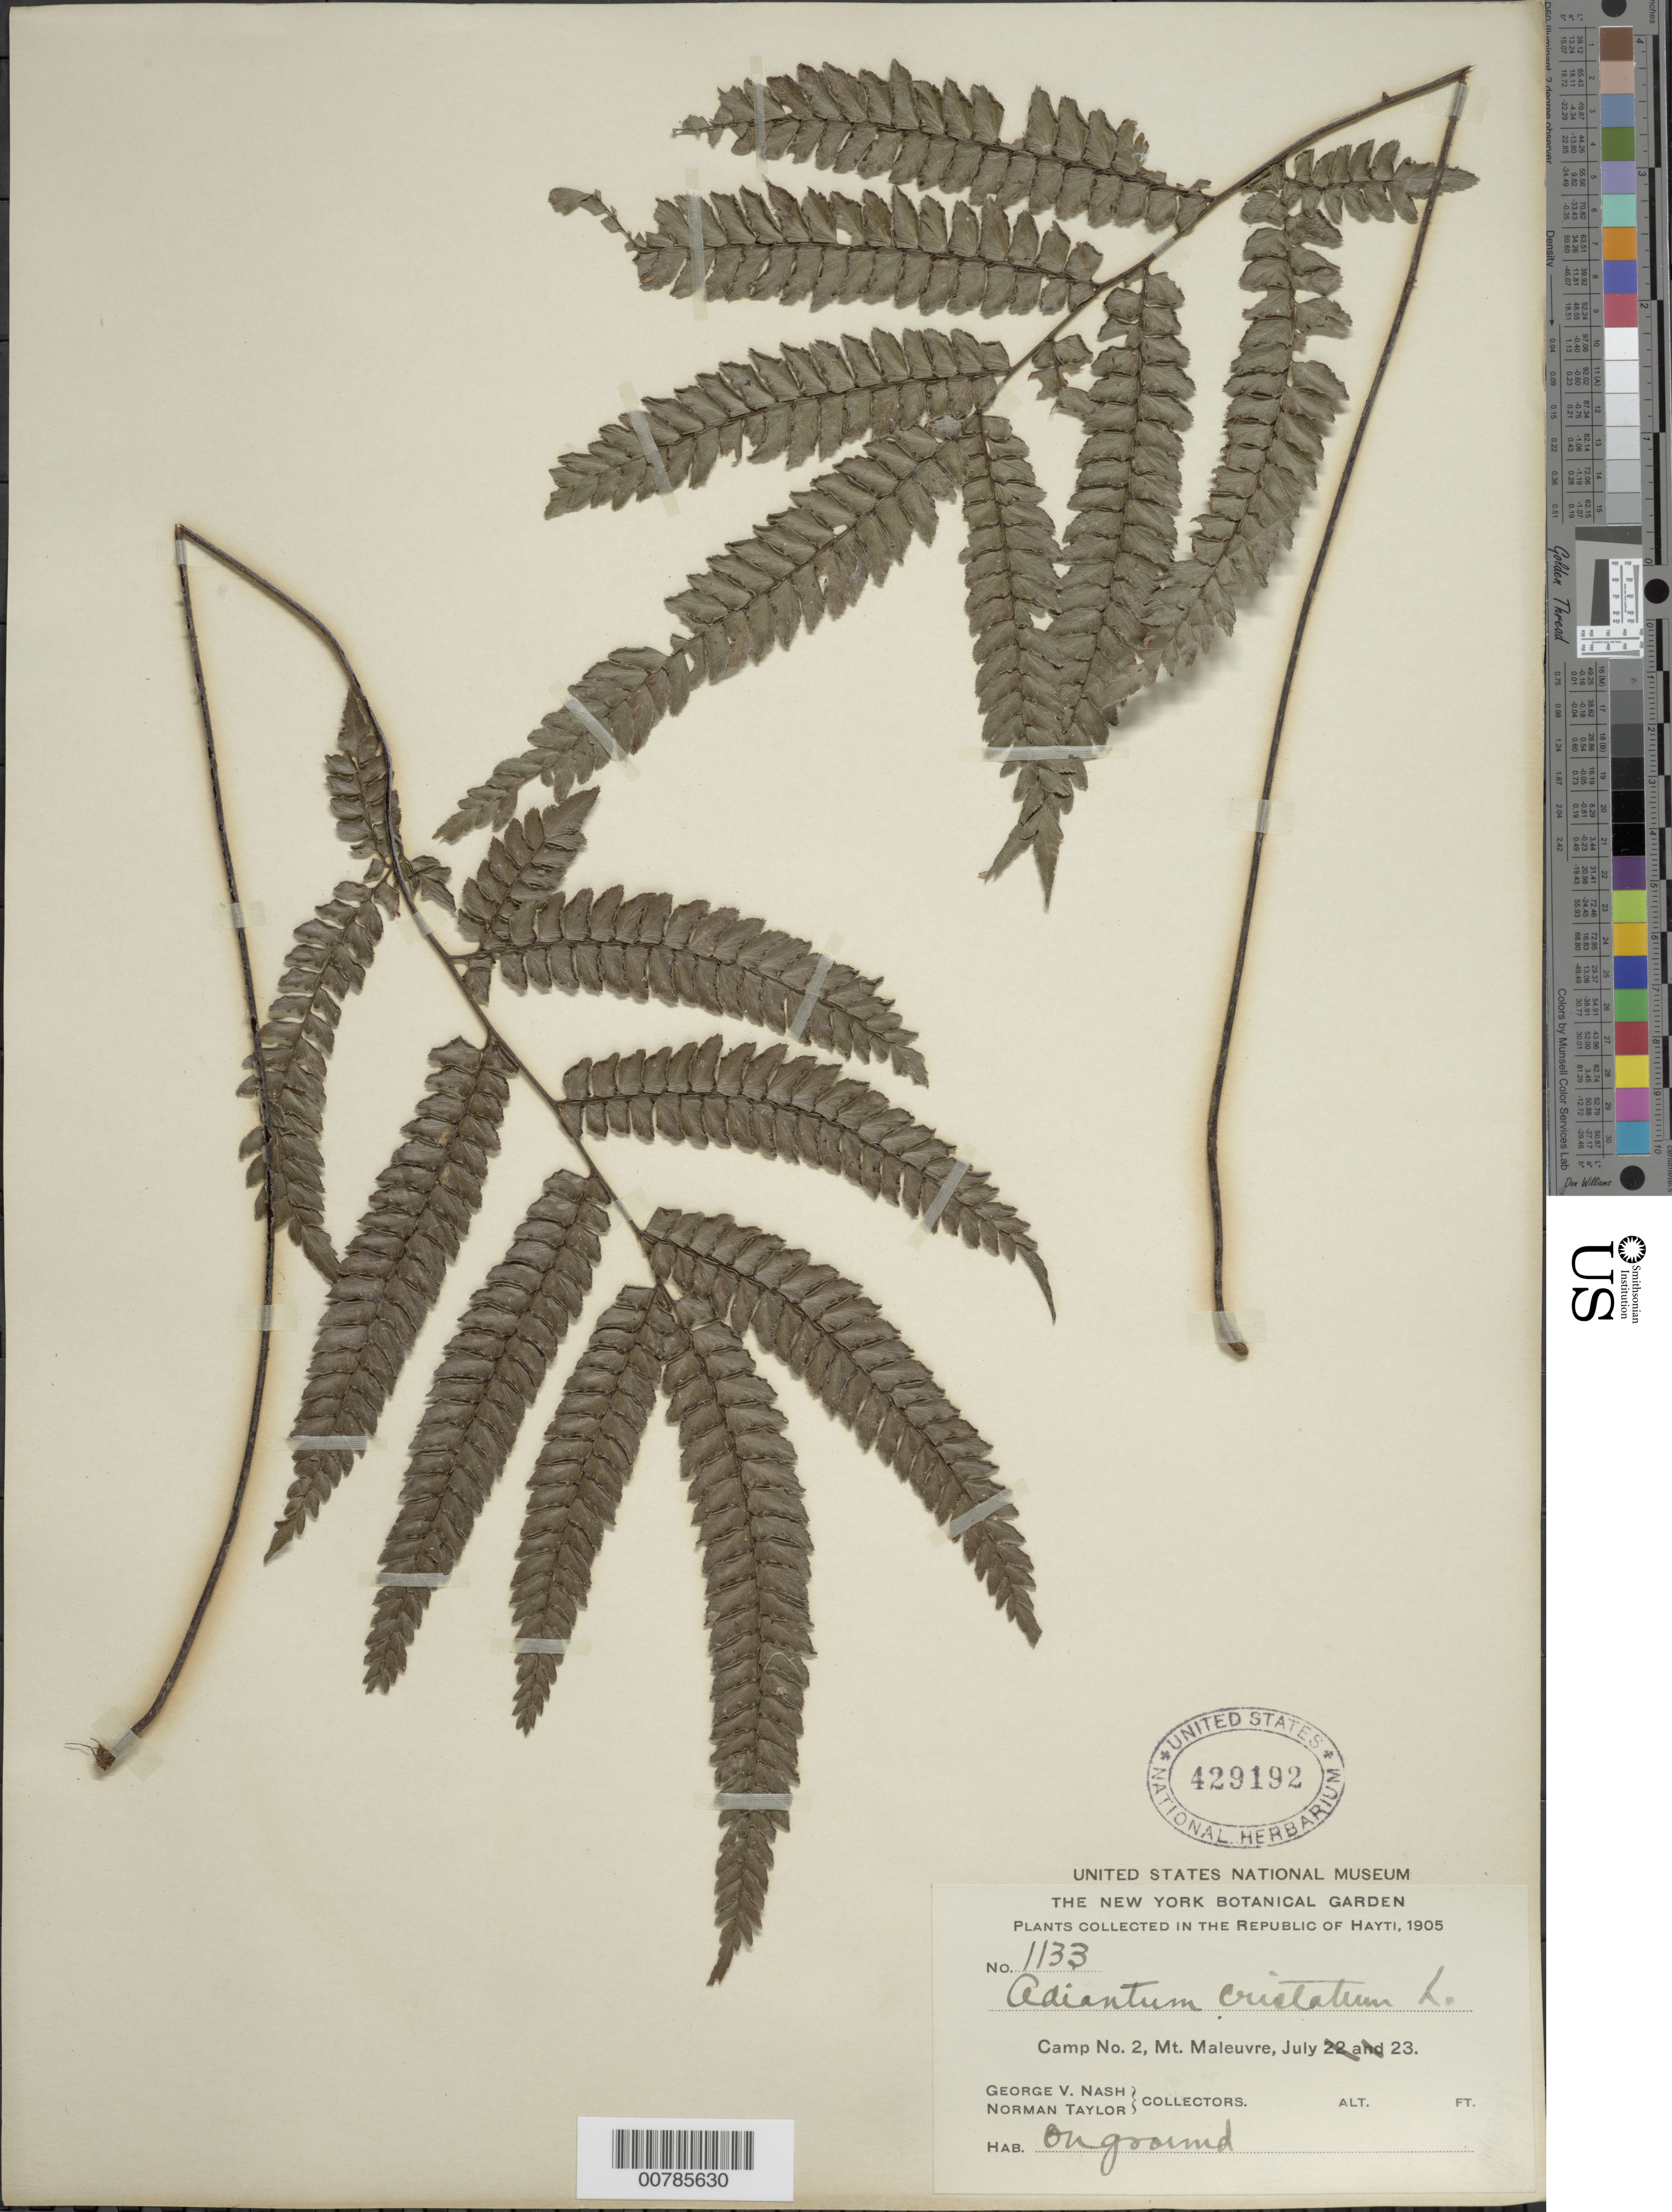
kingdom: Plantae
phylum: Tracheophyta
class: Polypodiopsida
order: Polypodiales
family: Pteridaceae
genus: Adiantum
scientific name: Adiantum pyramidale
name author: (L.) Willd.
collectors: G. V. Nash & N. Taylor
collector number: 1133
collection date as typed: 23 Jul 1905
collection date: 1905-07-23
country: Haiti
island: Hispaniola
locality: Mt. Maleuvre, Camp No. 2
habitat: On the ground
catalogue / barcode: US 429192